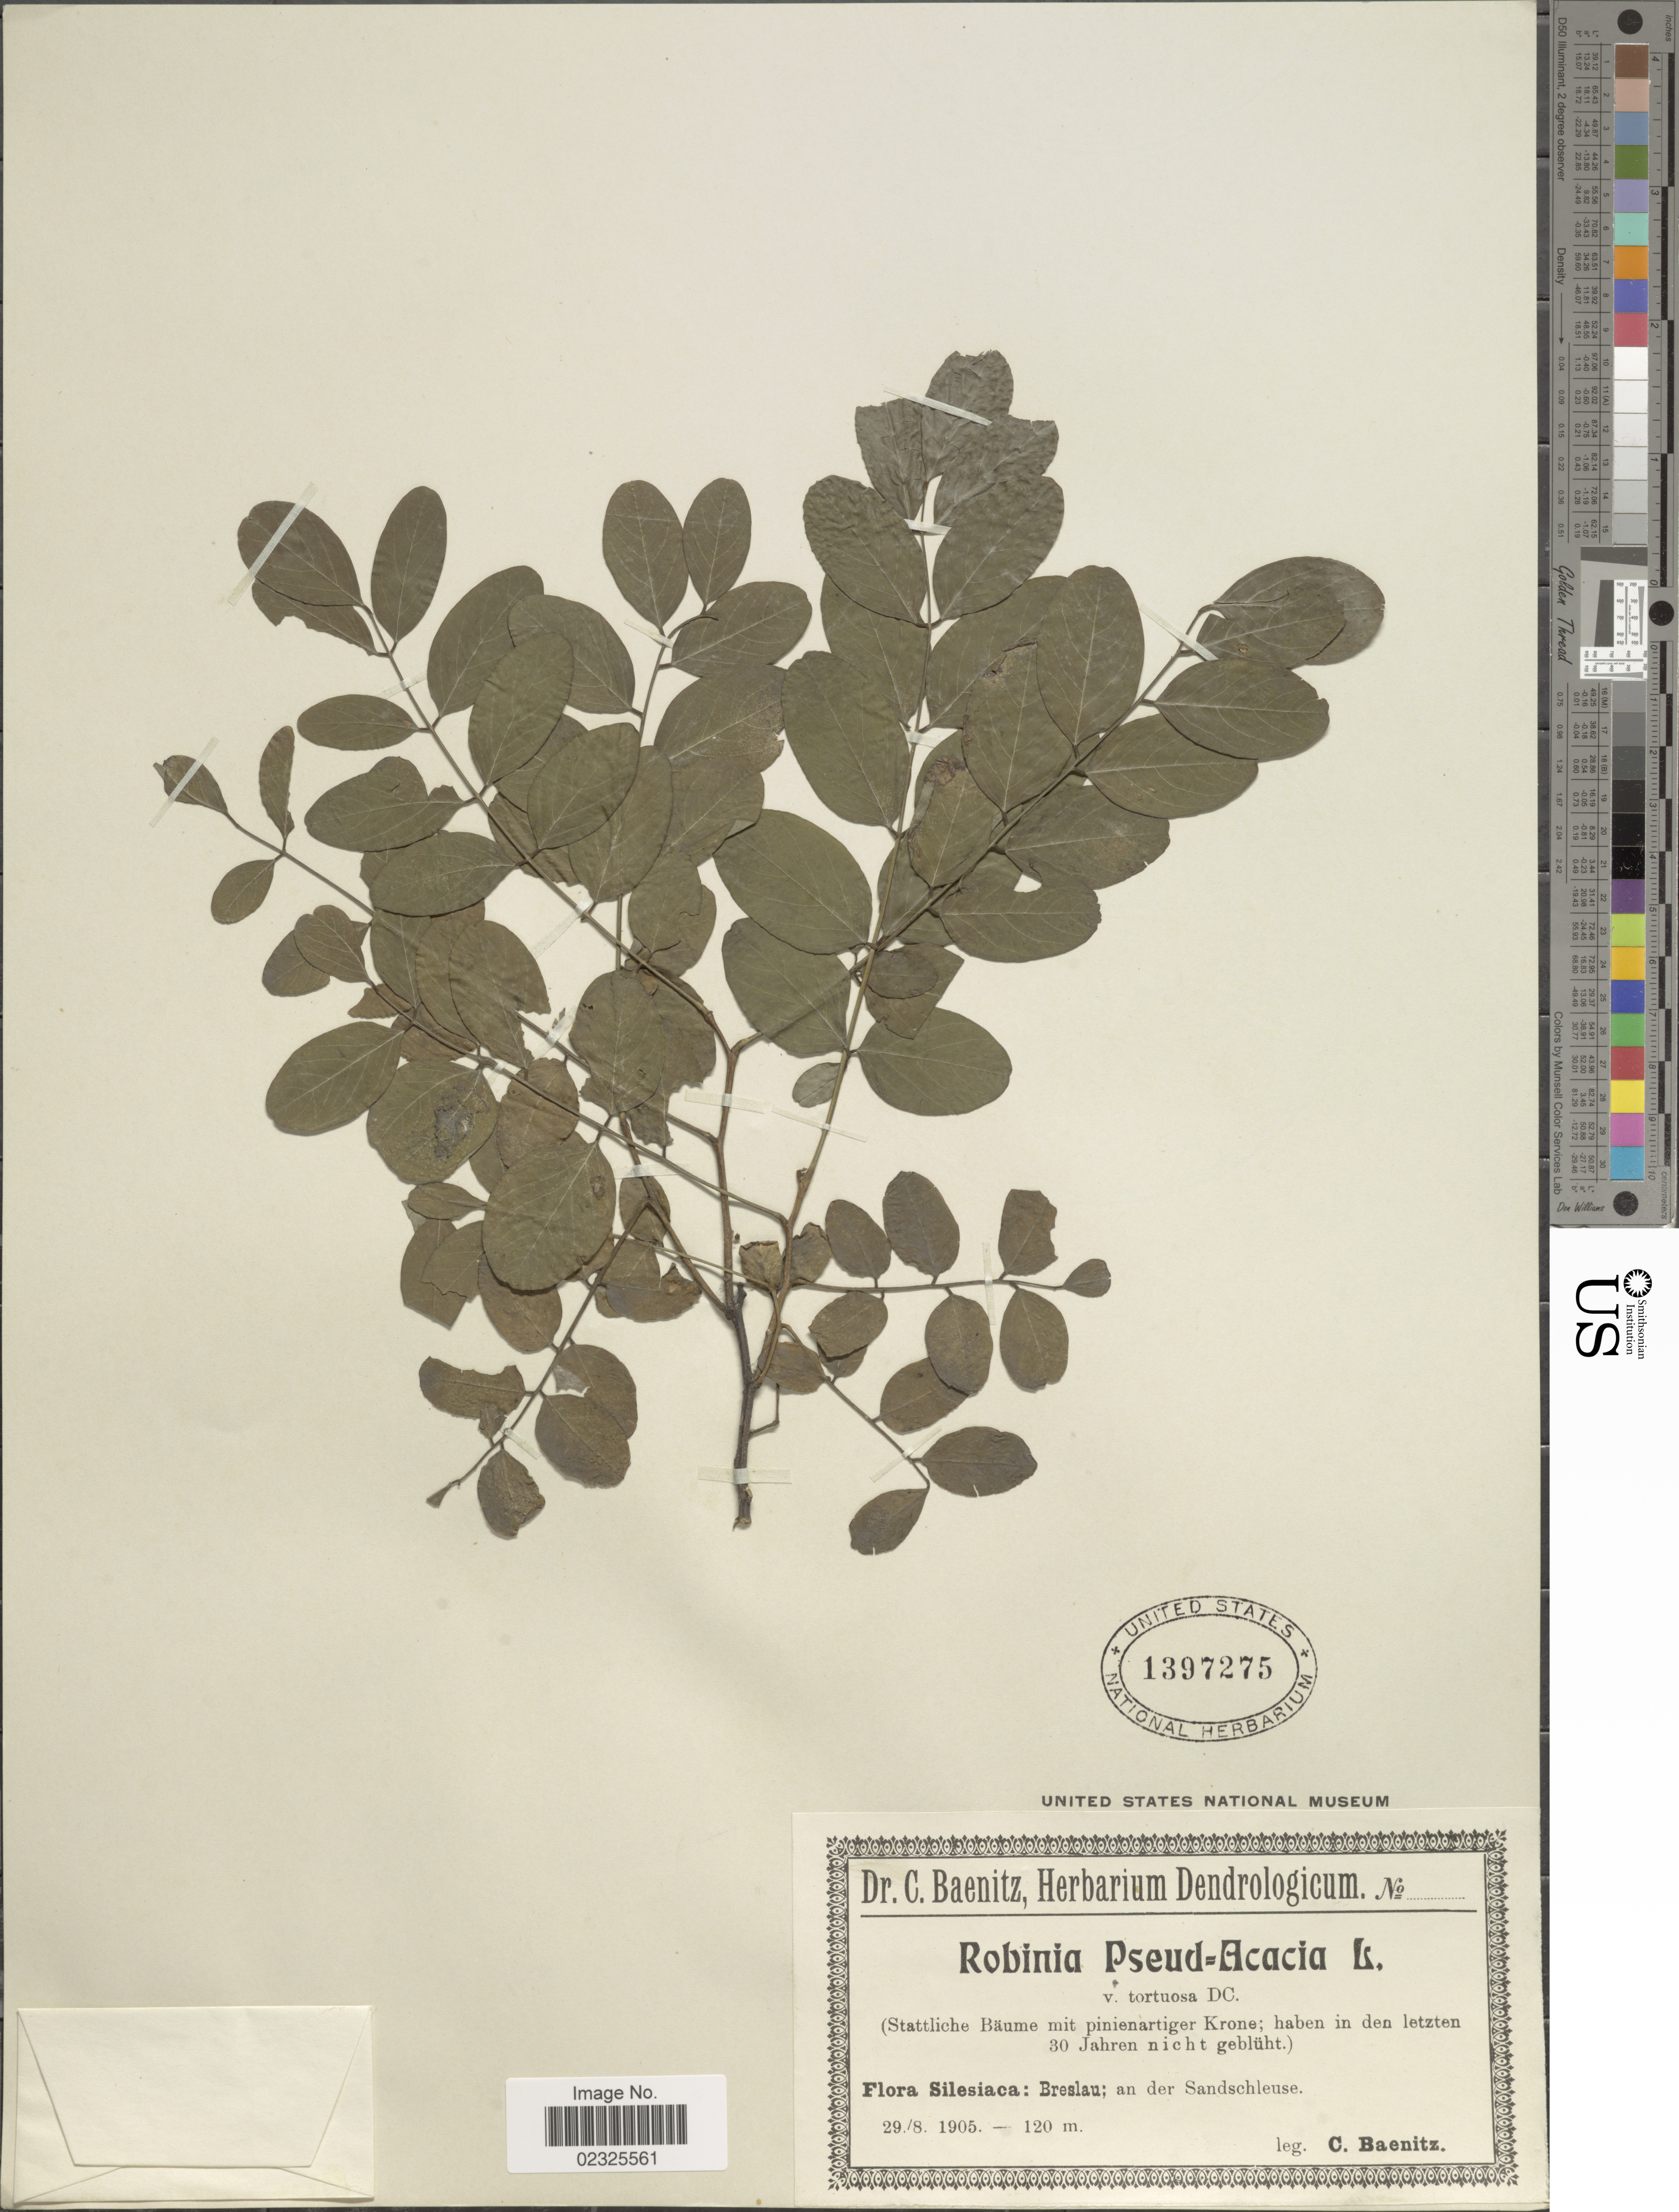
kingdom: Plantae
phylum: Tracheophyta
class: Magnoliopsida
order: Fabales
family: Fabaceae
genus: Robinia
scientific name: Robinia pseudoacacia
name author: L.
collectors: C. G. Baenitz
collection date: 1905-08-29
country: Poland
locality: Silesiaca: Breslau; an der Sandschleuse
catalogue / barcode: US 1397275